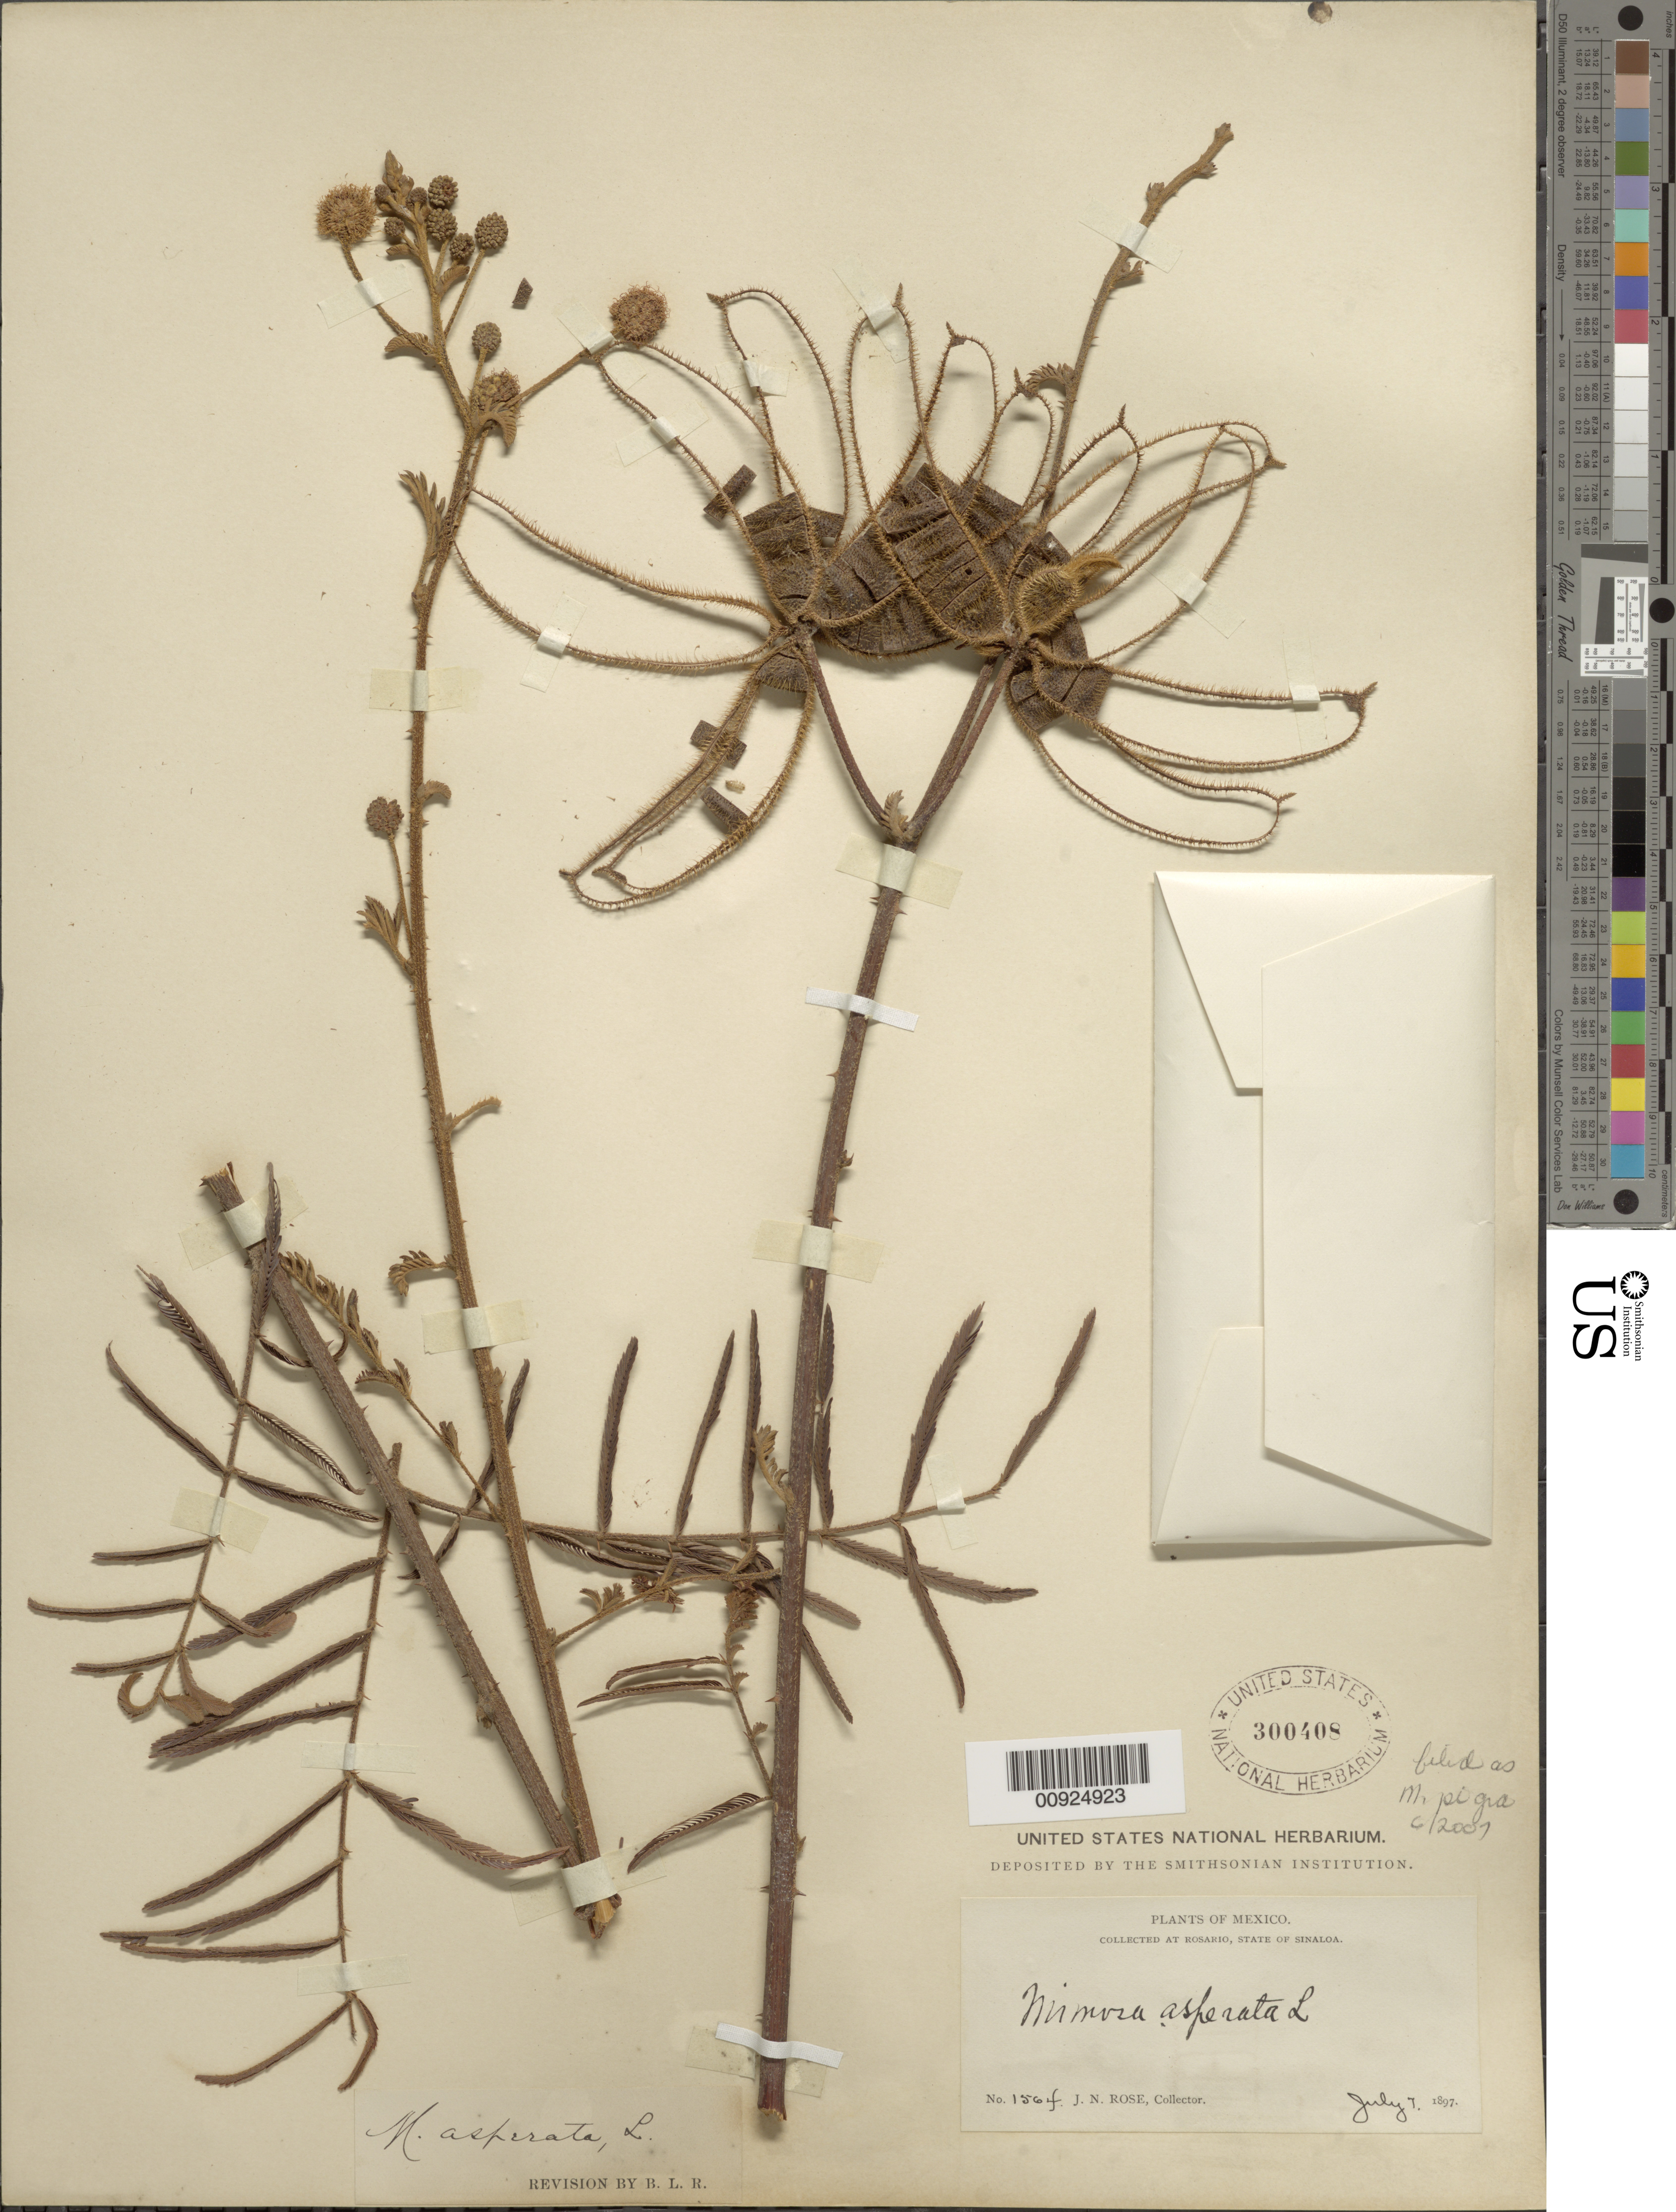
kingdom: Plantae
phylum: Tracheophyta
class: Magnoliopsida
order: Fabales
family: Fabaceae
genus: Mimosa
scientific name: Mimosa pigra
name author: L.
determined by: Strong, Mark T., (BOT), Smithsonian Institution - National Museum of Natural History (UNITED STATES)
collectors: J. N. Rose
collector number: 1564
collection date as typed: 07 Jul 1897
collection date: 1897-07-07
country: Mexico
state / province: Sinaloa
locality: Rosario, State of Sinaloa.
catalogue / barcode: US 300408